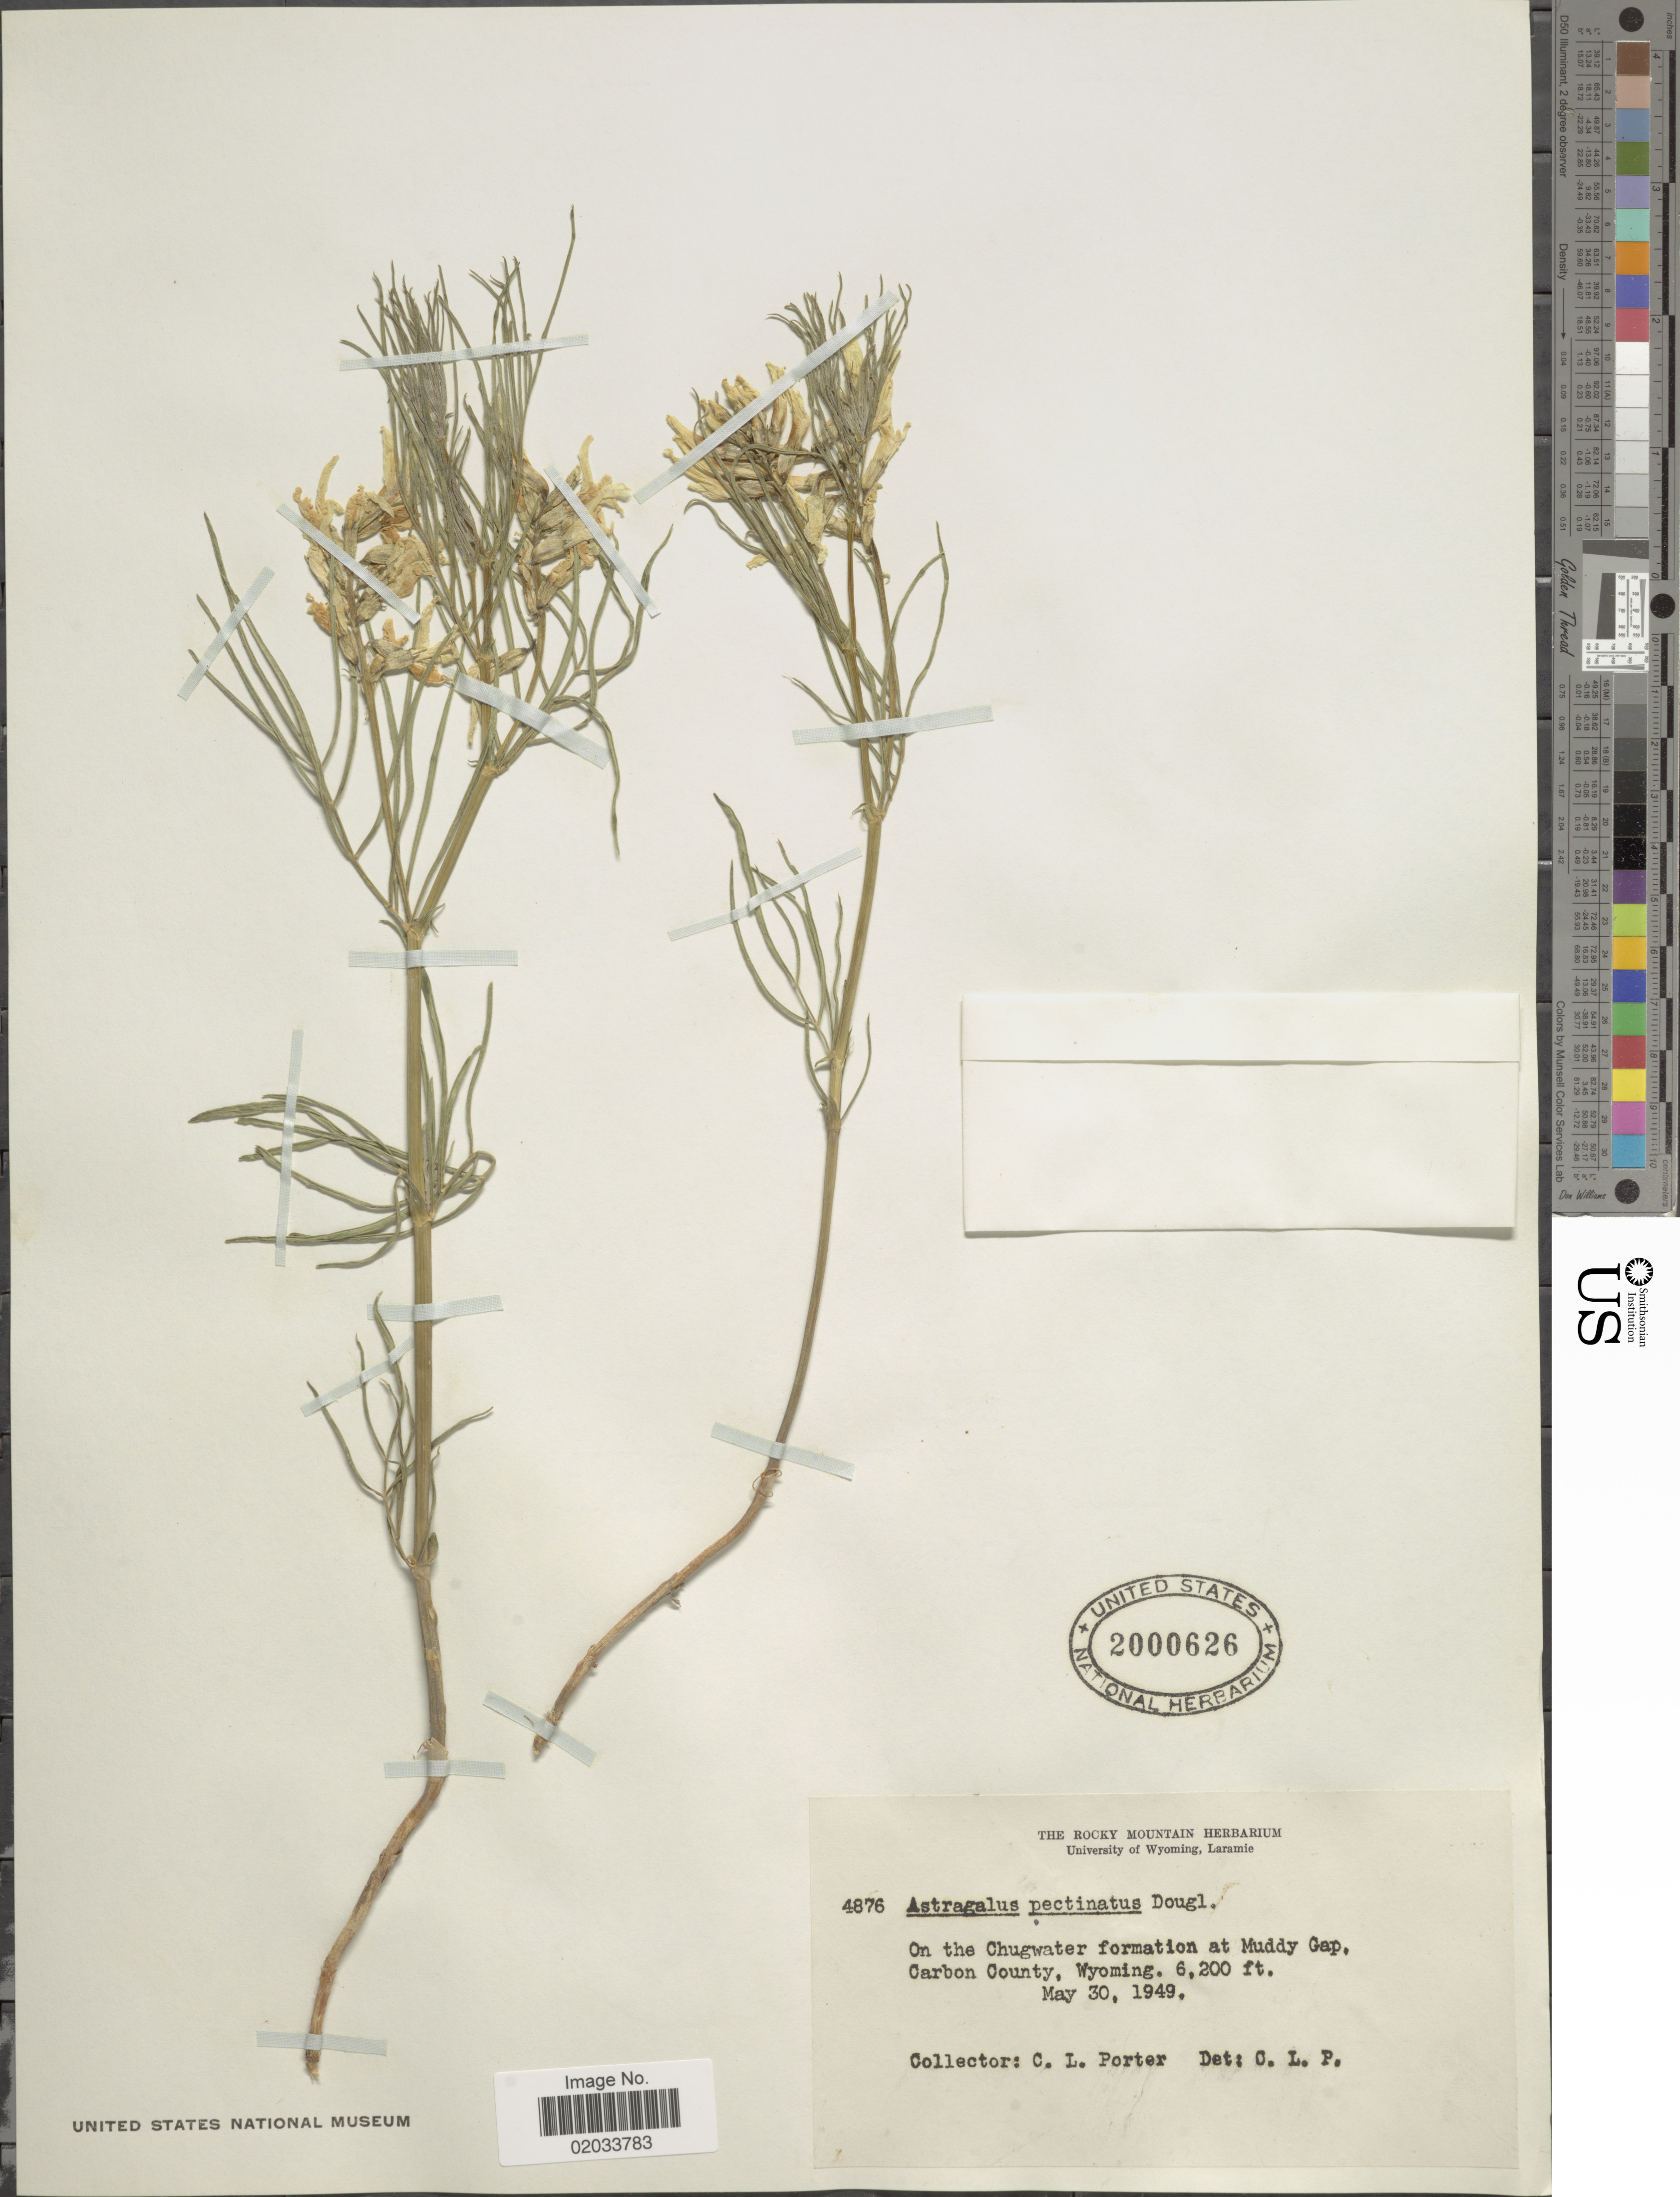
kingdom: Plantae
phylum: Tracheophyta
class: Magnoliopsida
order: Fabales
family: Fabaceae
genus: Astragalus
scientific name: Astragalus pectinatus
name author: (Hook.) G. Don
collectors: C. L. Porter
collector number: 4876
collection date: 1949-05-30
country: United States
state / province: Wyoming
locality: On the Chugwater formation at Muddy Gap, Carbon County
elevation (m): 1890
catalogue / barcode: US 2000626